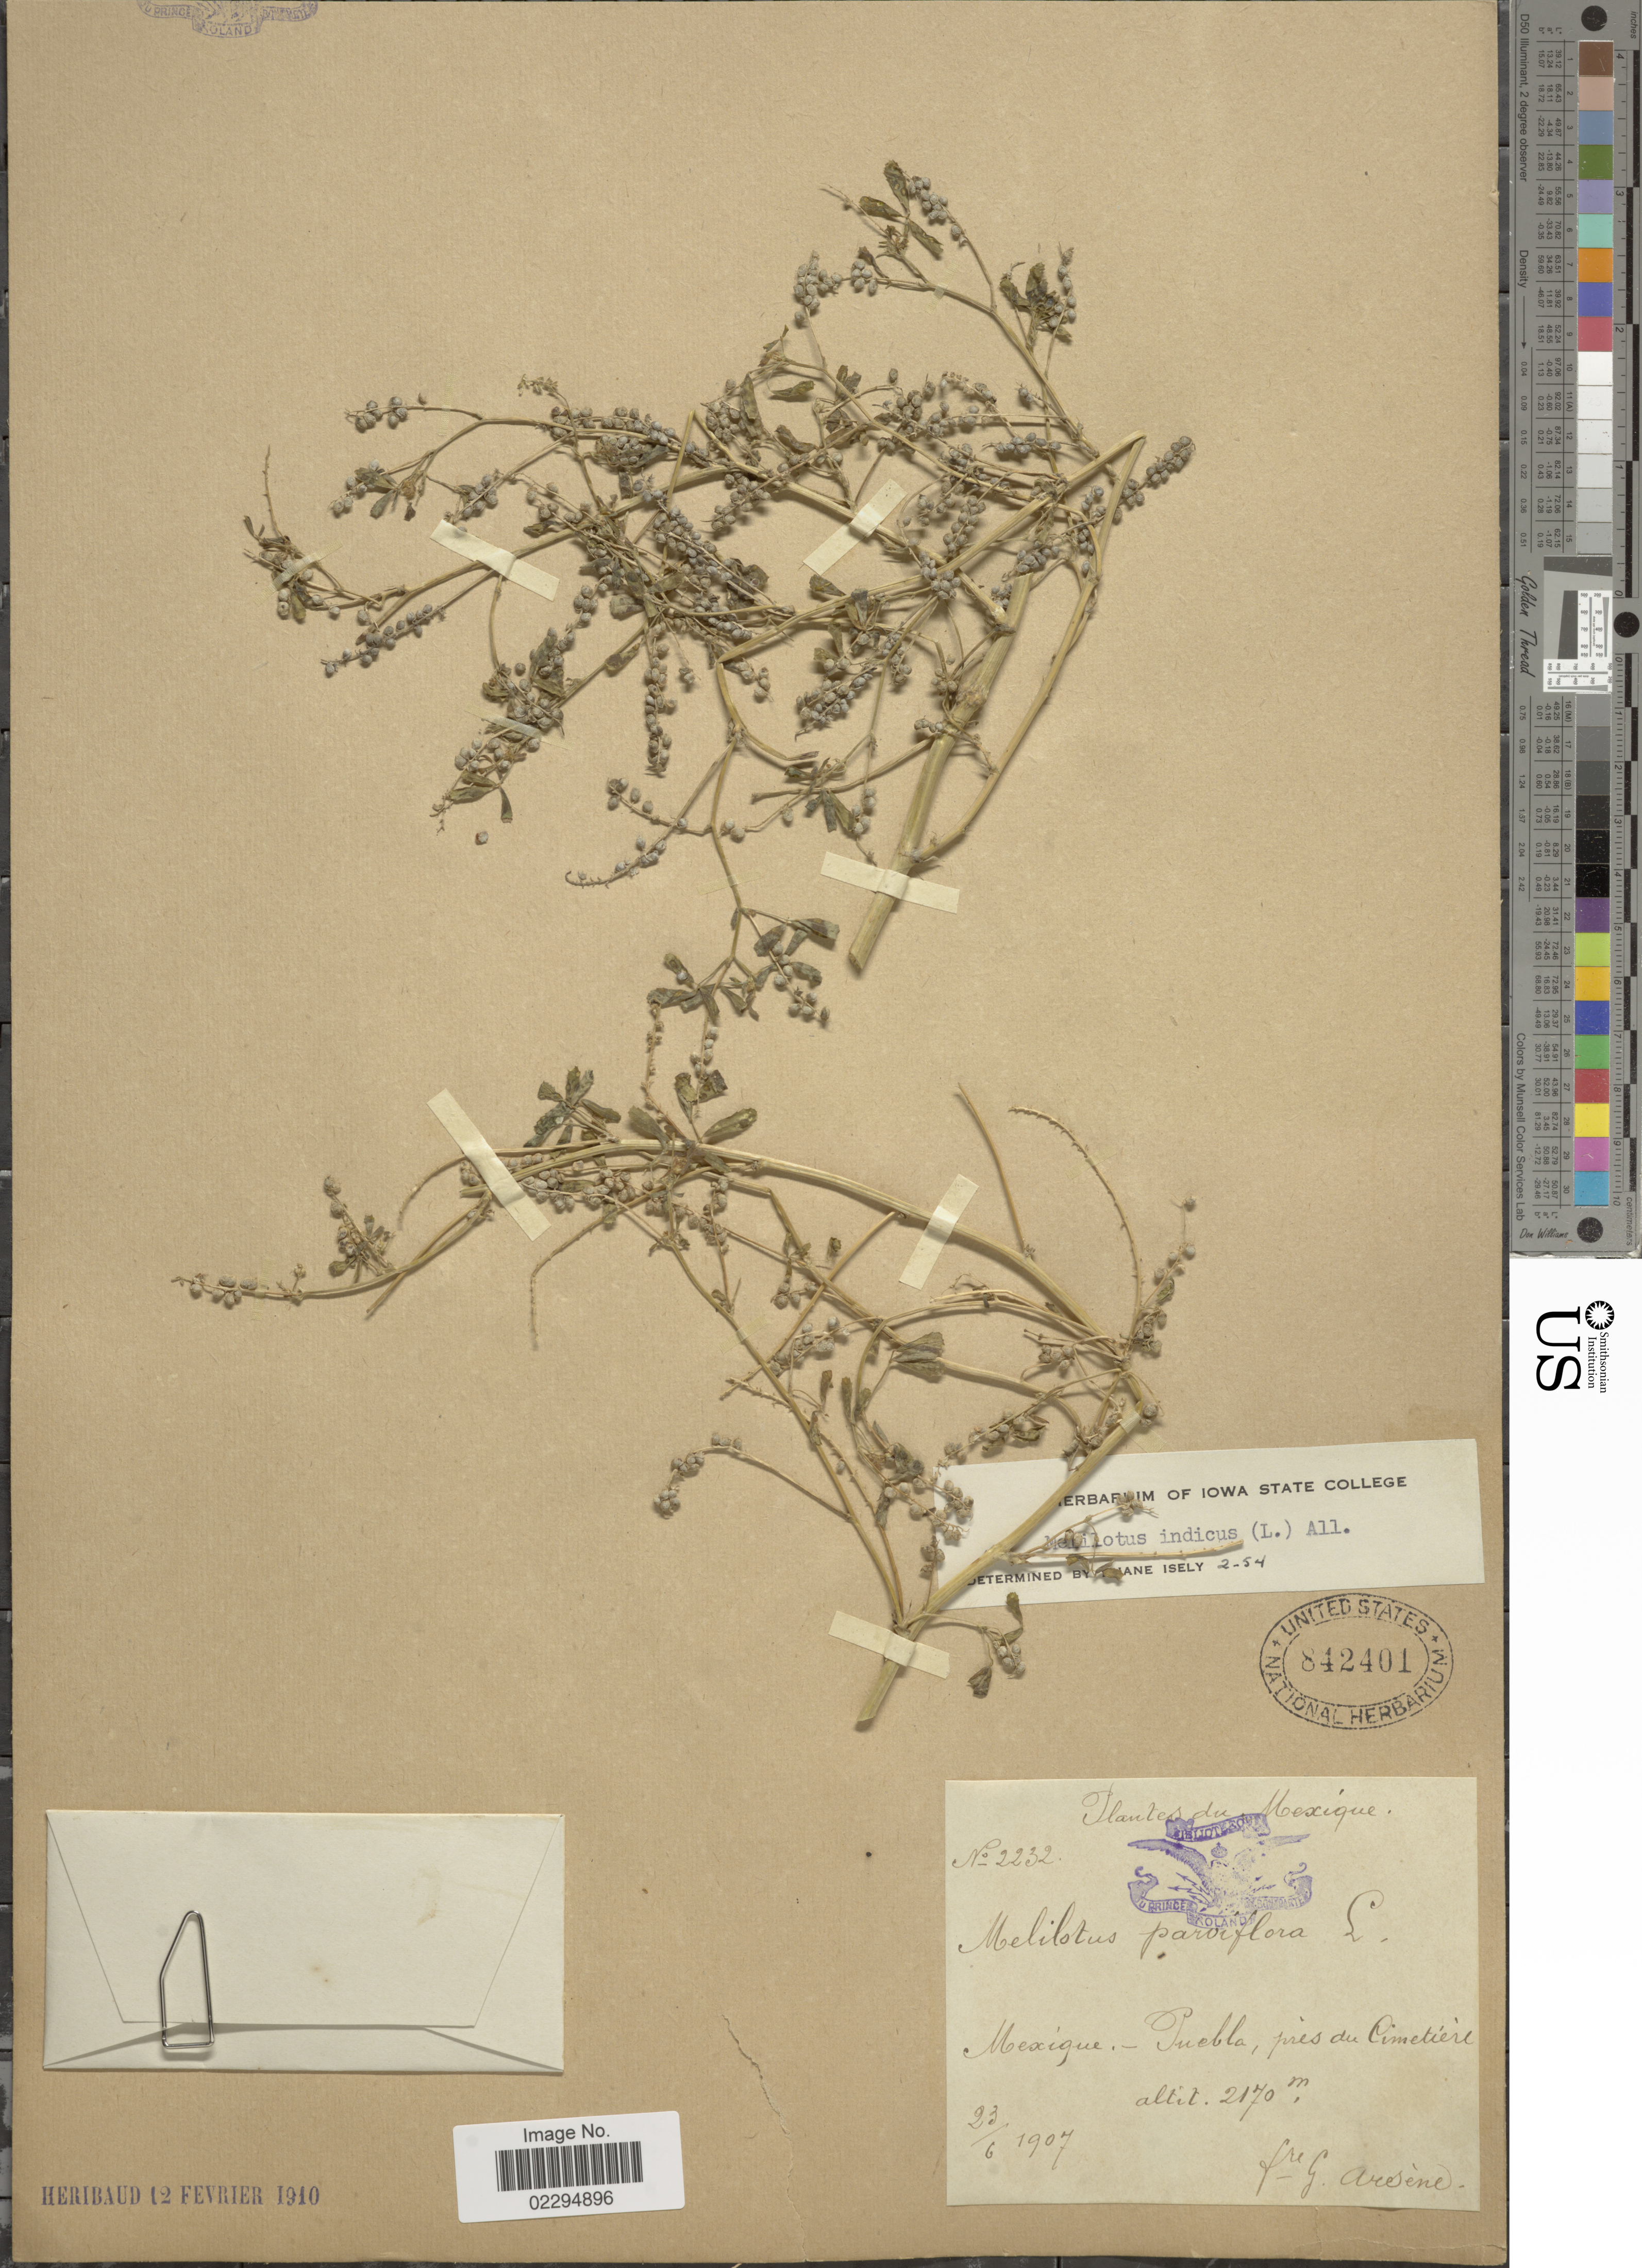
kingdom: Plantae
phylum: Tracheophyta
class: Magnoliopsida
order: Fabales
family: Fabaceae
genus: Melilotus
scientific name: Melilotus indicus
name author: (L.) All.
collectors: Bro. G. Arsène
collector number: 2232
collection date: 1907-06-23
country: Mexico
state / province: Puebla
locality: Pres du Cimetoere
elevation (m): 2170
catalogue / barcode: US 842401